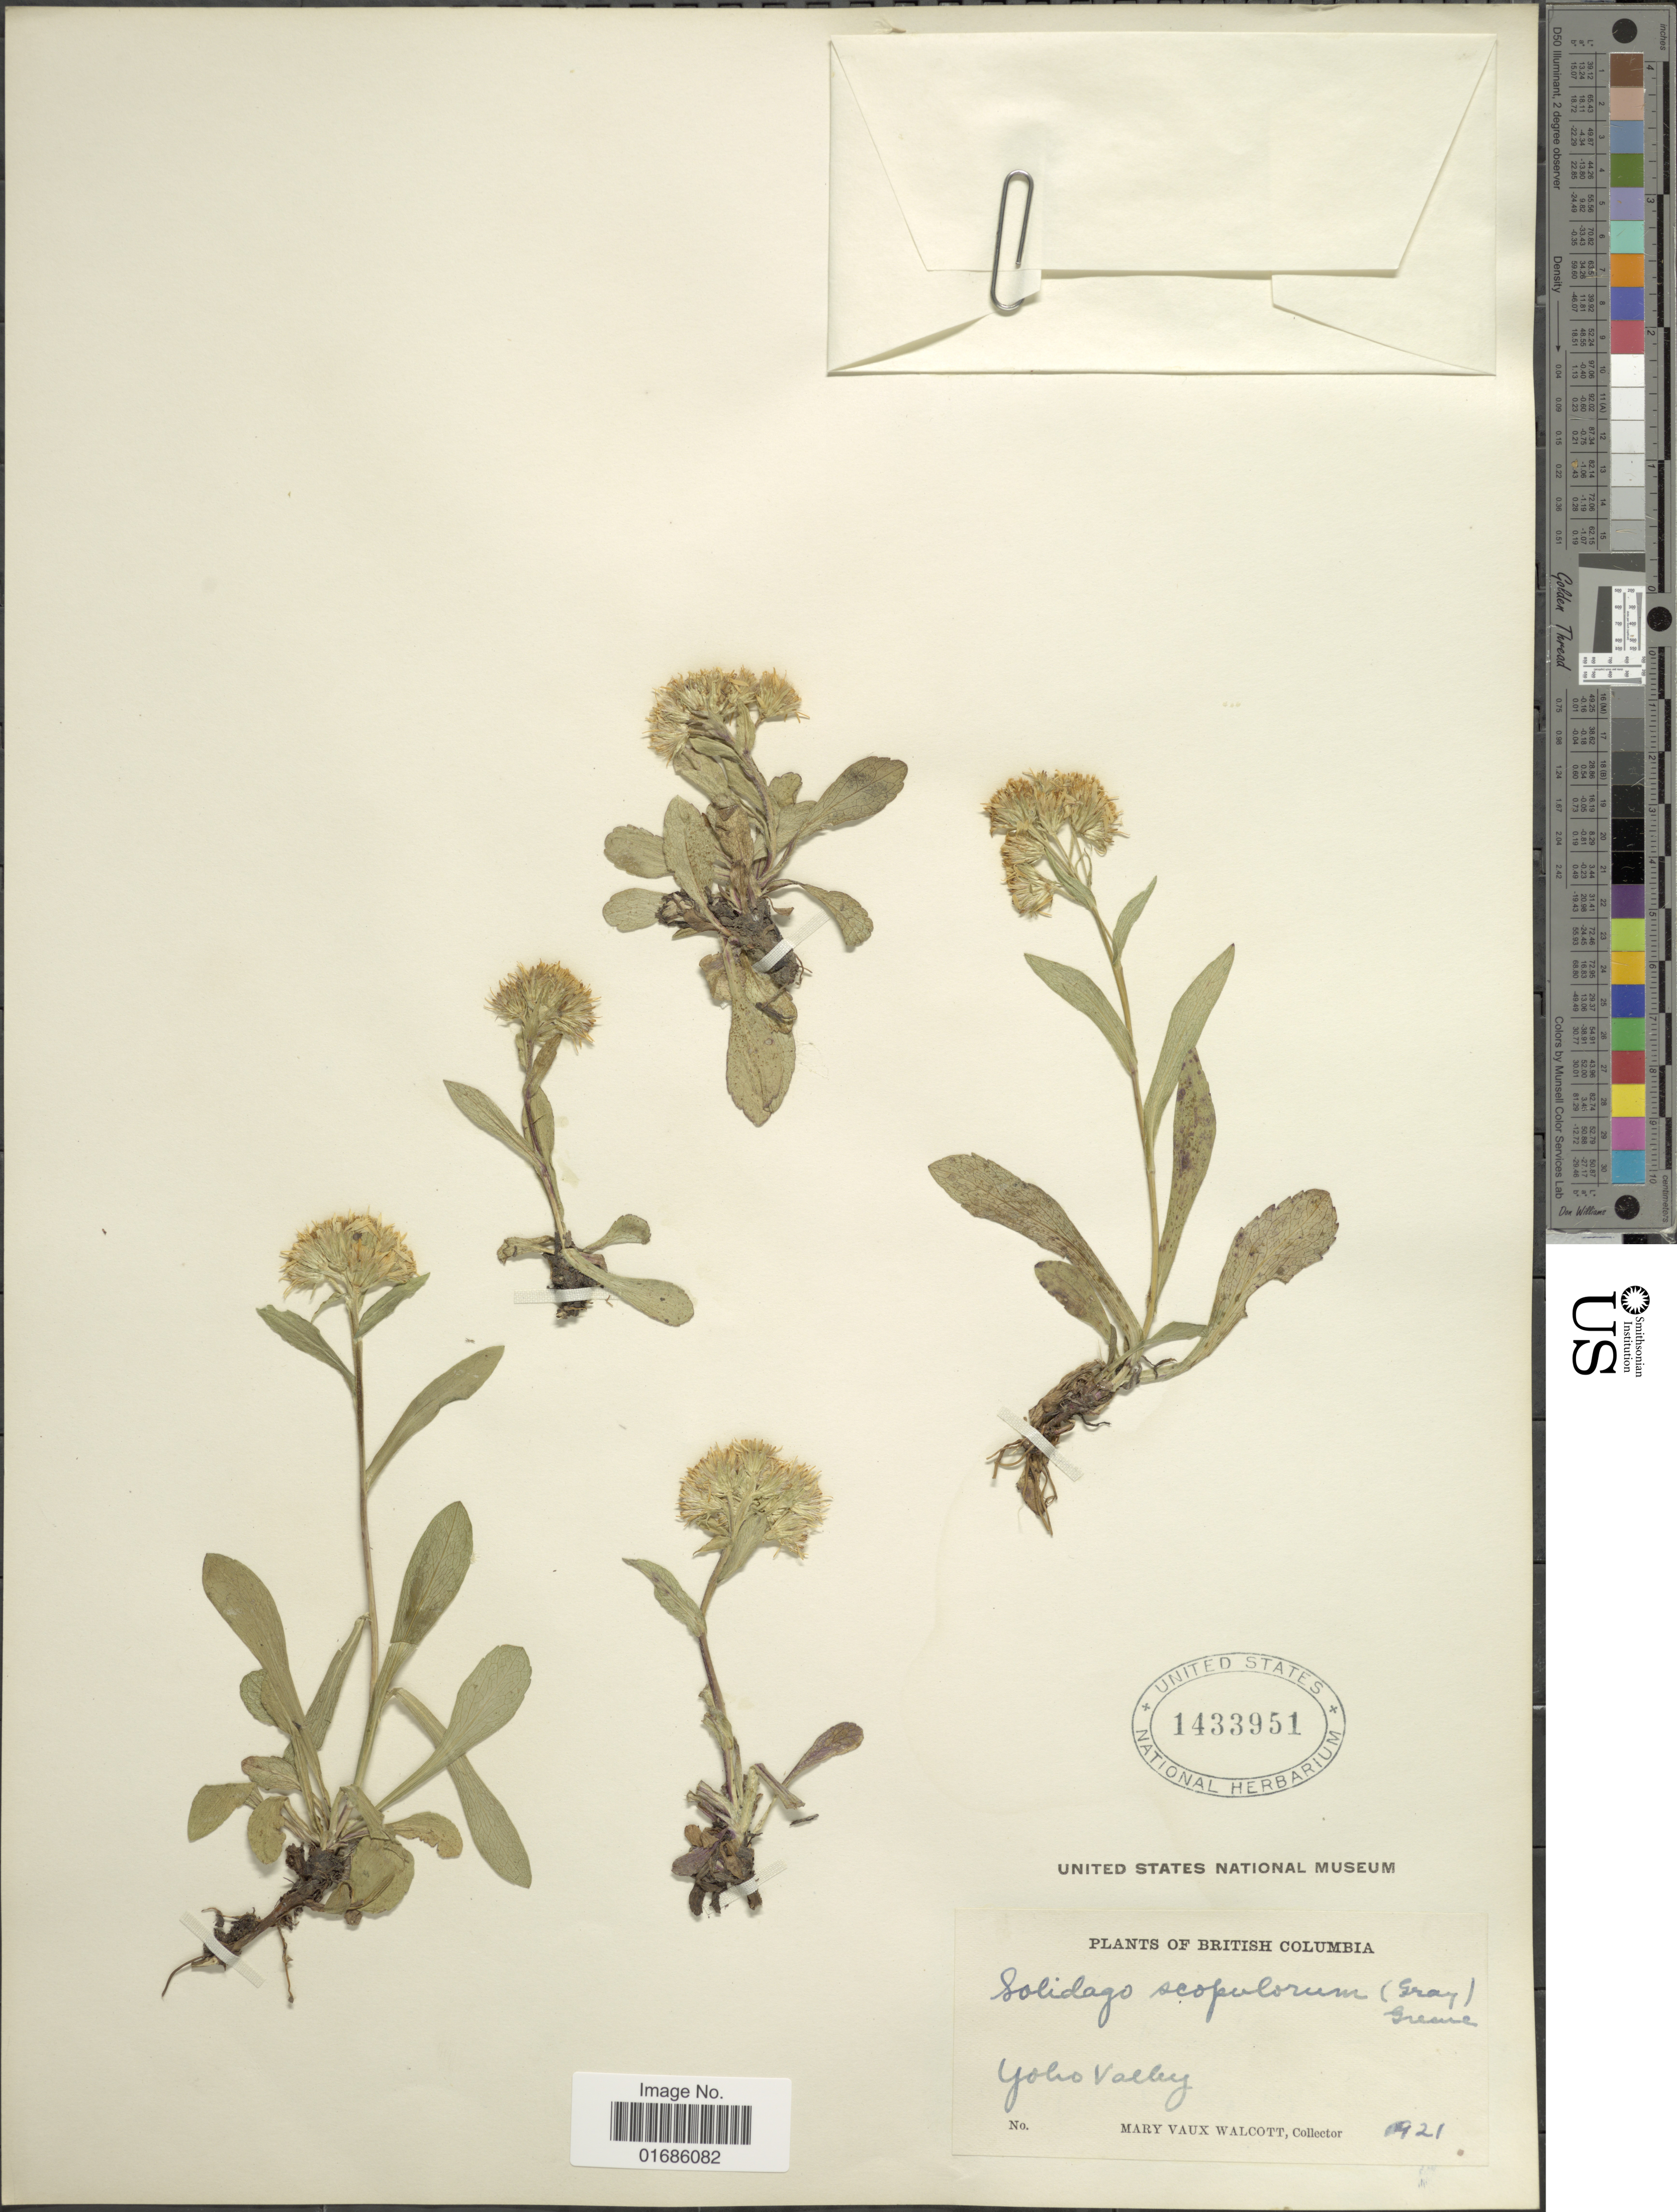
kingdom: Plantae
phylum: Tracheophyta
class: Magnoliopsida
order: Asterales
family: Asteraceae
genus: Solidago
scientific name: Solidago ciliosa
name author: Greene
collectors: M. Walcott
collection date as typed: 921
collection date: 1921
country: Canada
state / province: British Columbia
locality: Yoho Valley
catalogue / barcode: US 1433951